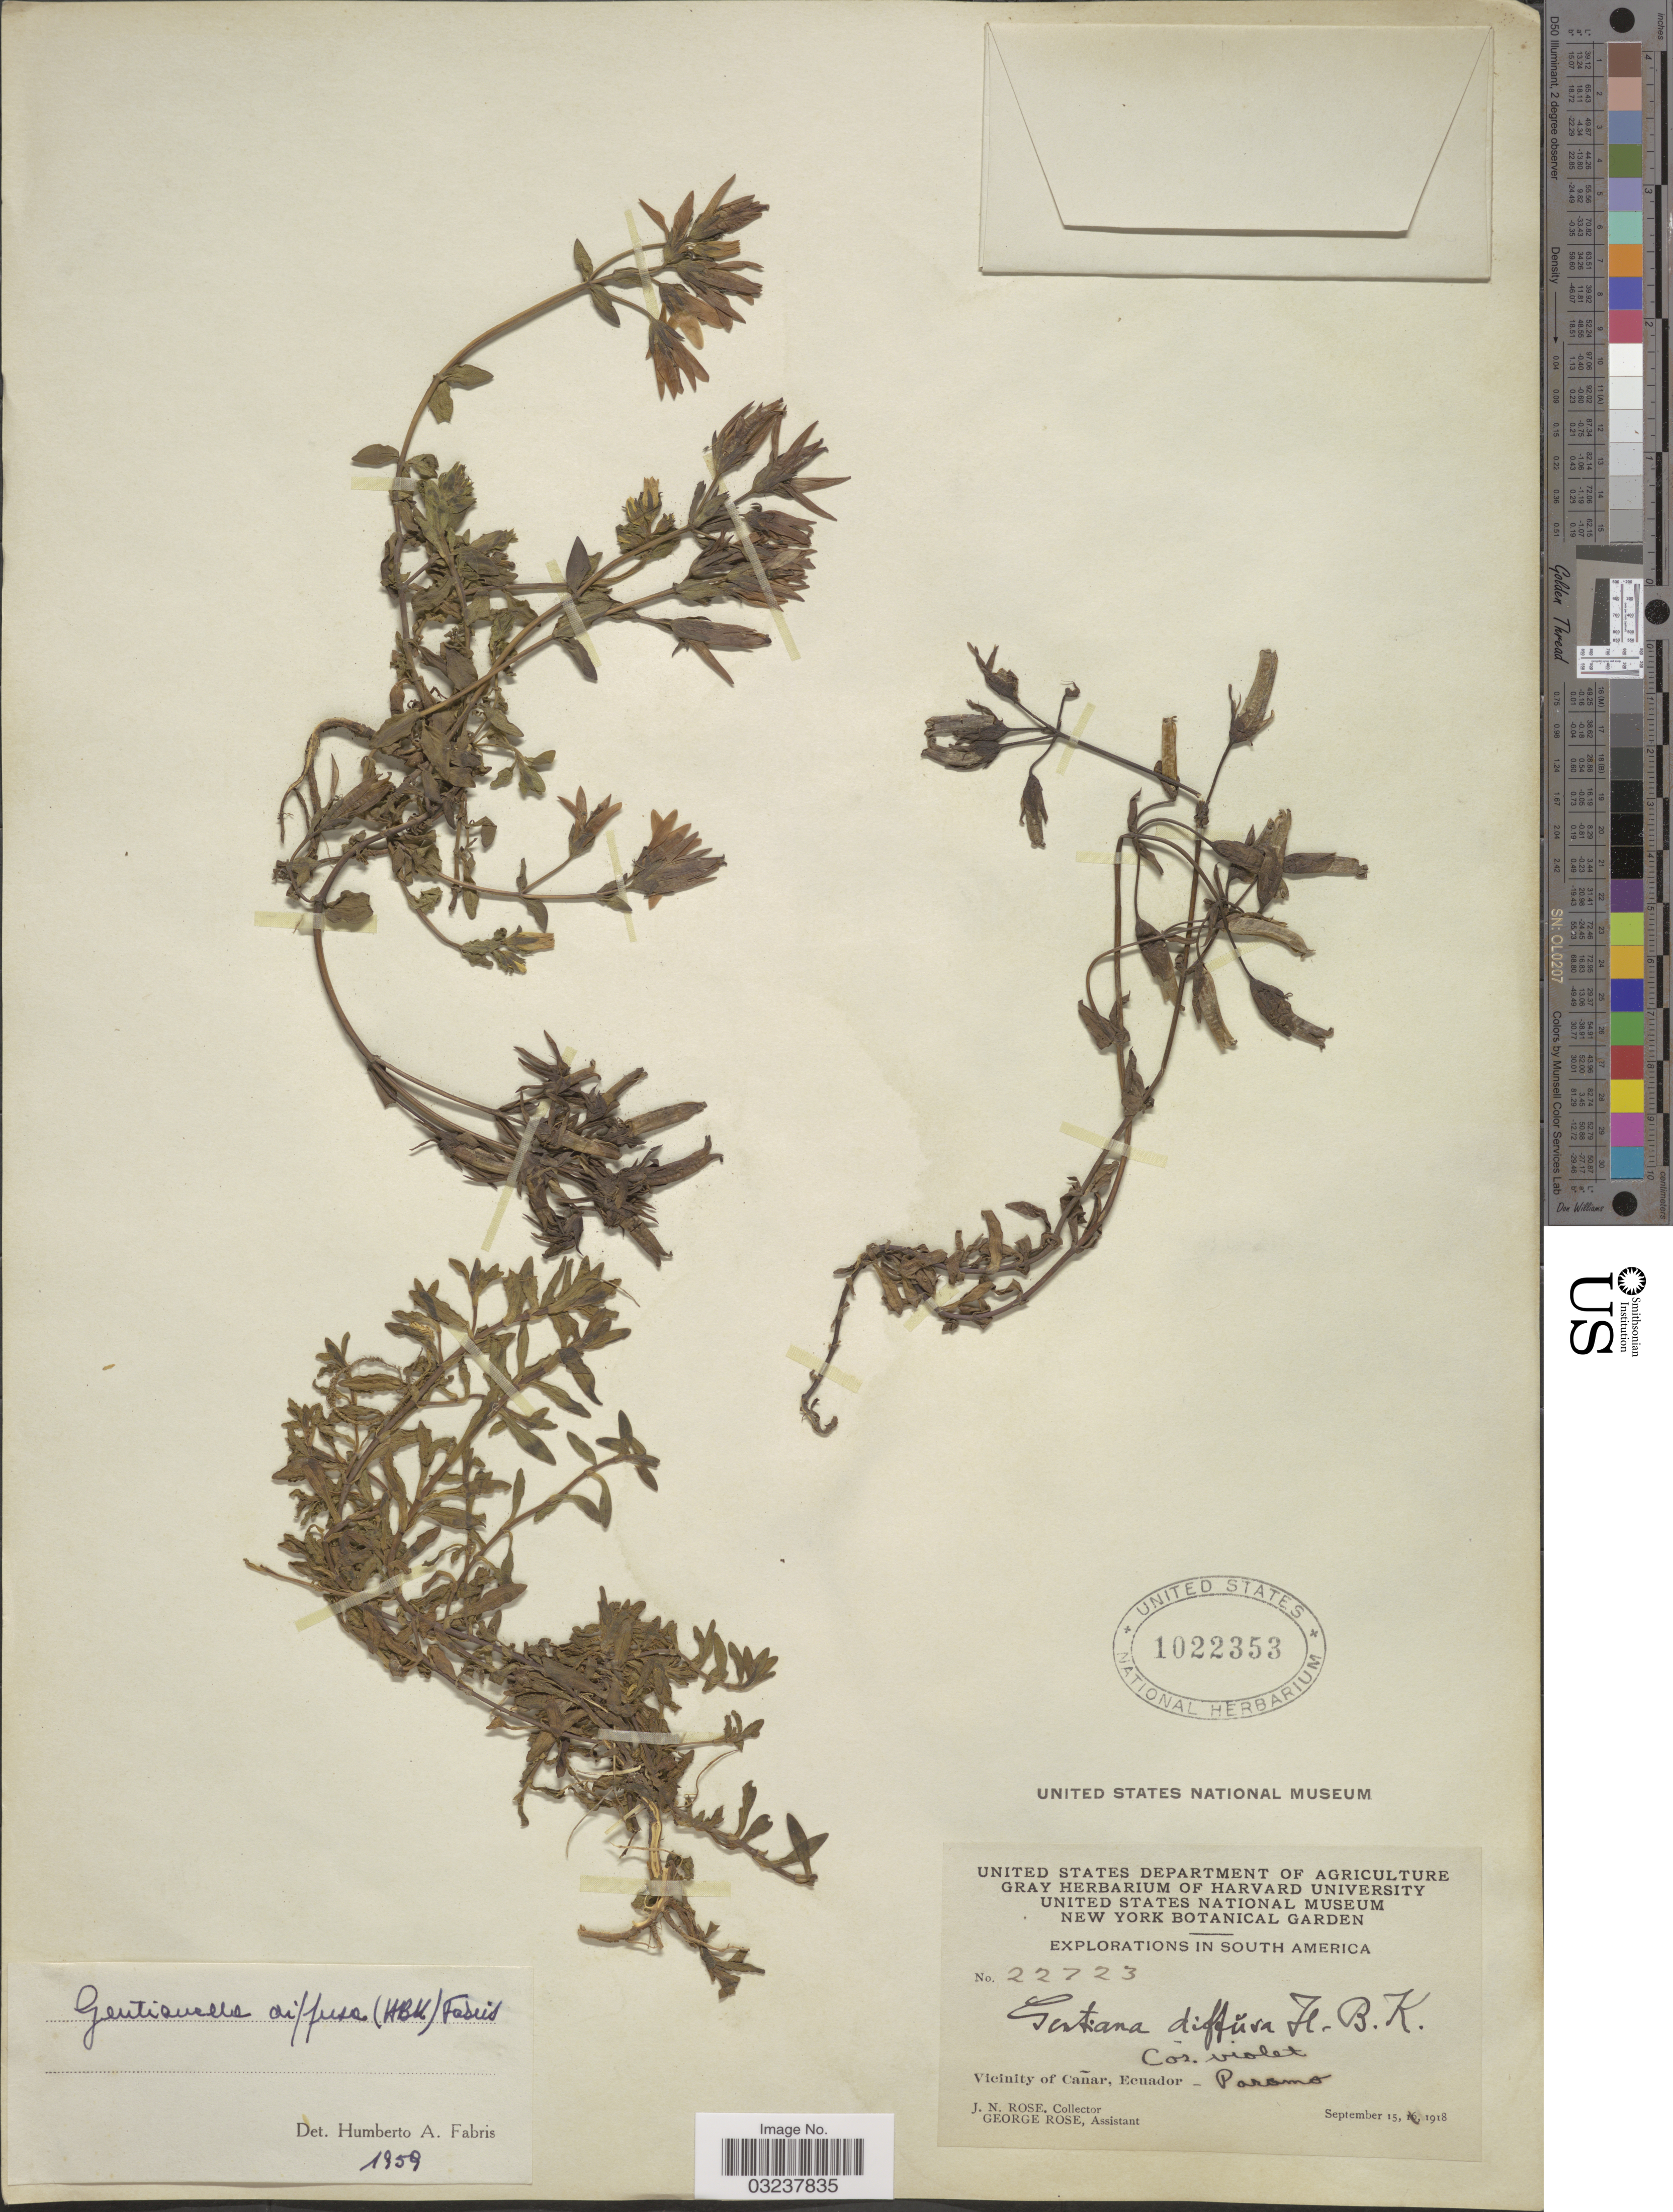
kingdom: Plantae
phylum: Tracheophyta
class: Magnoliopsida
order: Gentianales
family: Gentianaceae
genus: Gentianella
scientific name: Gentianella rapunculoides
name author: (Willd. ex Schult.) J.S. Pringle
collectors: J. N. Rose & G. Rose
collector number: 22723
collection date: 1918-09-15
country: Ecuador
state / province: Cañar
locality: Vicinity of Cañar.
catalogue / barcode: US 1022353